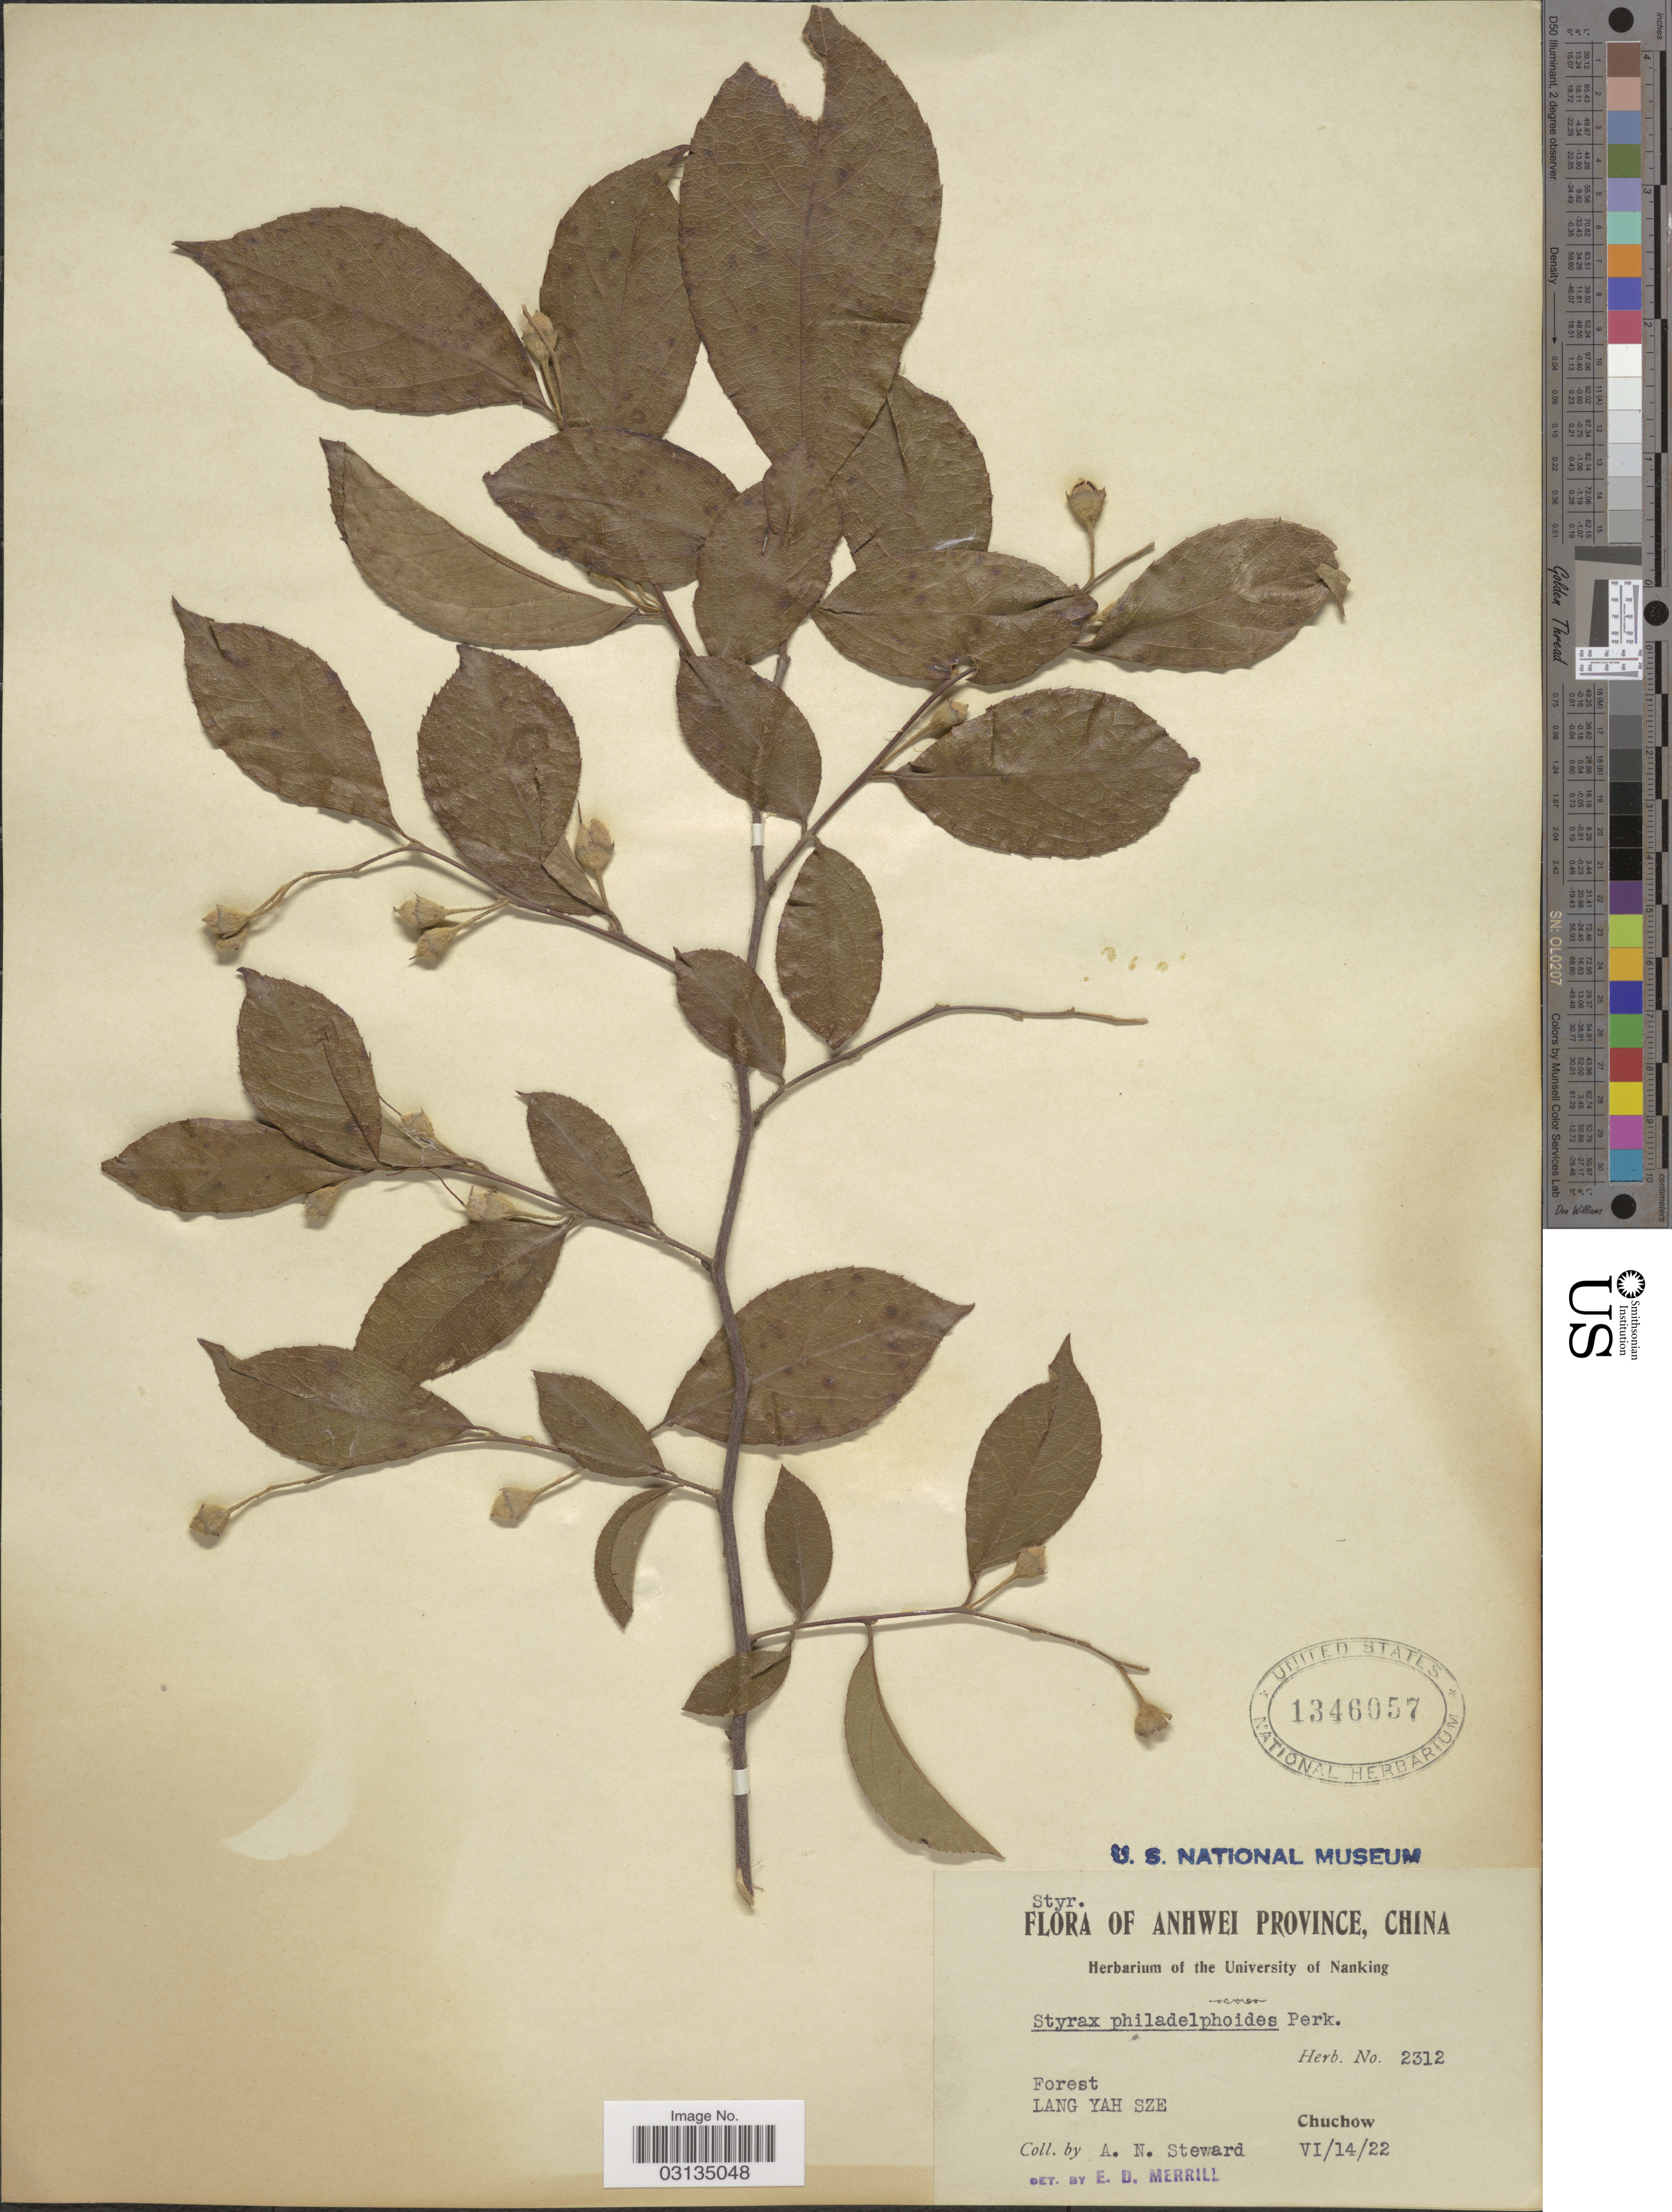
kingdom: Plantae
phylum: Tracheophyta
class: Magnoliopsida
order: Ericales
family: Styracaceae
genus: Styrax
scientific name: Styrax philadelphoides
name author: Perkins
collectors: A. N. Steward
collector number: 2312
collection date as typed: Transcribed d/m/y: 14/6/22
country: China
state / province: Anhui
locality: Anhwei Province, China, Forest Lang Yah Sze, Chuchow.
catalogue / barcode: US 1346057